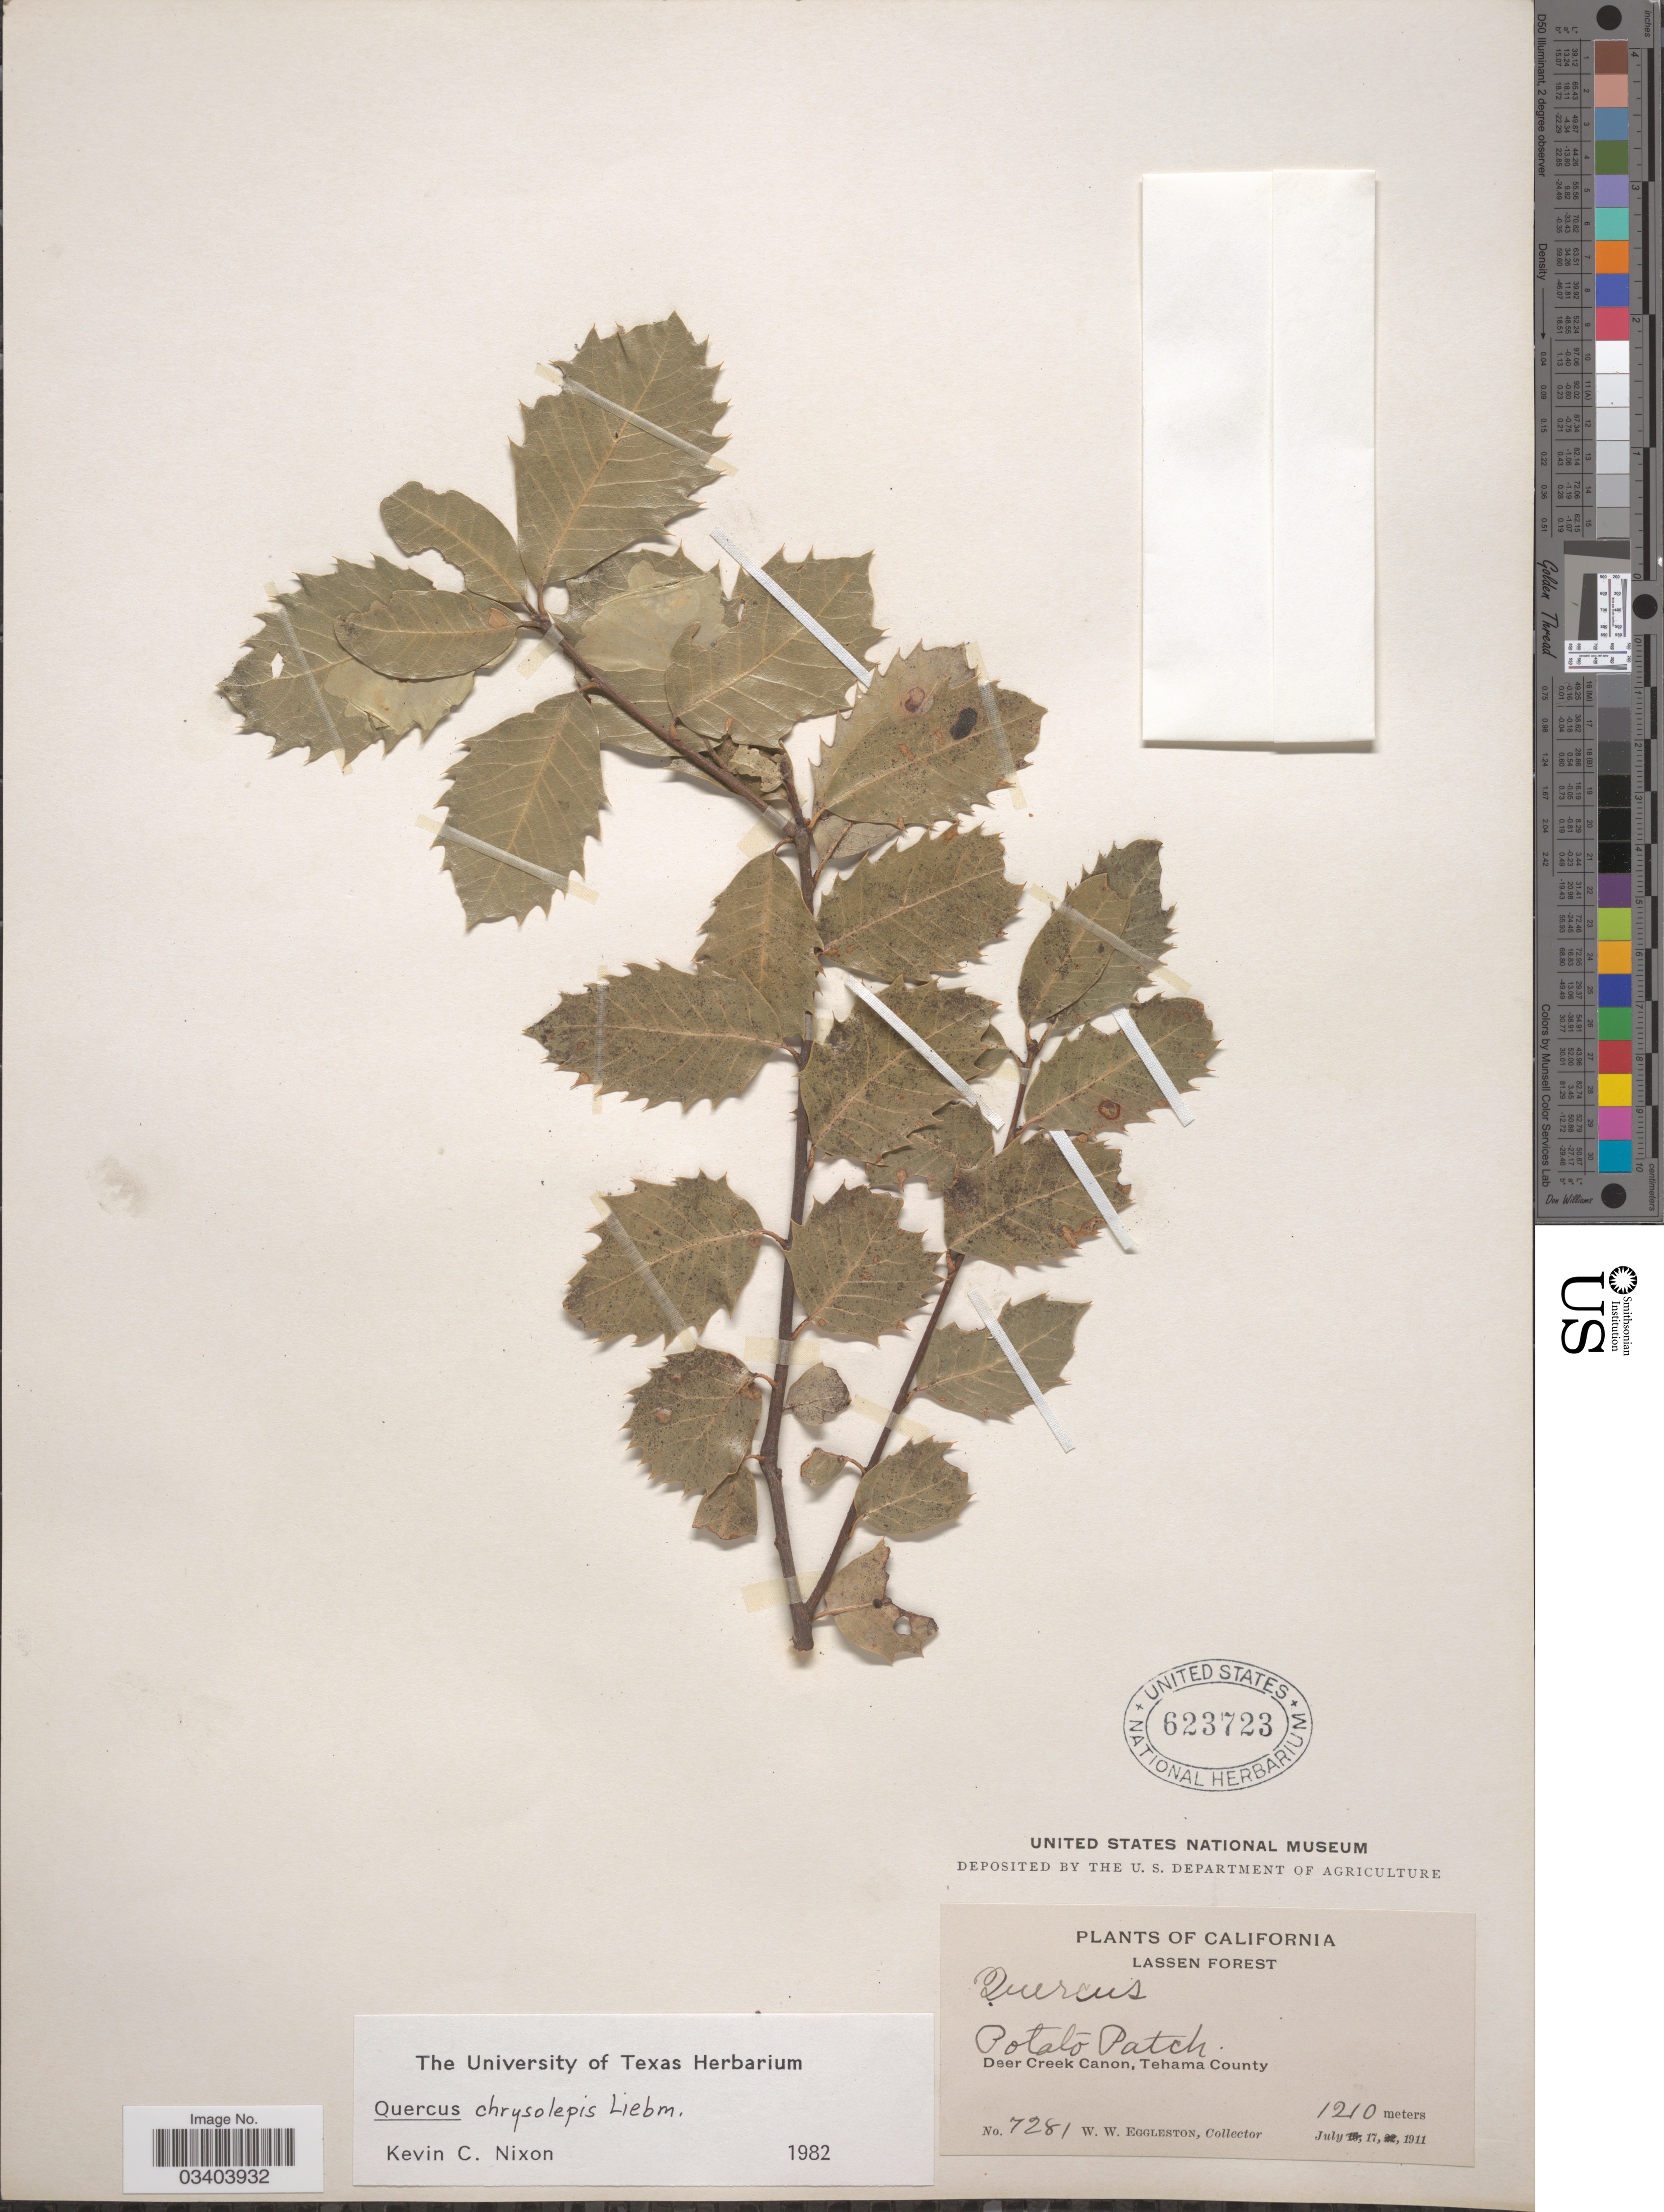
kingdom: Plantae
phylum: Tracheophyta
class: Magnoliopsida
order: Fagales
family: Fagaceae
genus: Quercus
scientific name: Quercus chrysolepis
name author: Liebm.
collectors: W. W. Eggleston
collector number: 7281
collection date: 1911-07-17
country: United States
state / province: California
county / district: Tehama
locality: Lassen Forest. Deer Creek Canon, Tehama County.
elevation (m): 1210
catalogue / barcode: US 623723